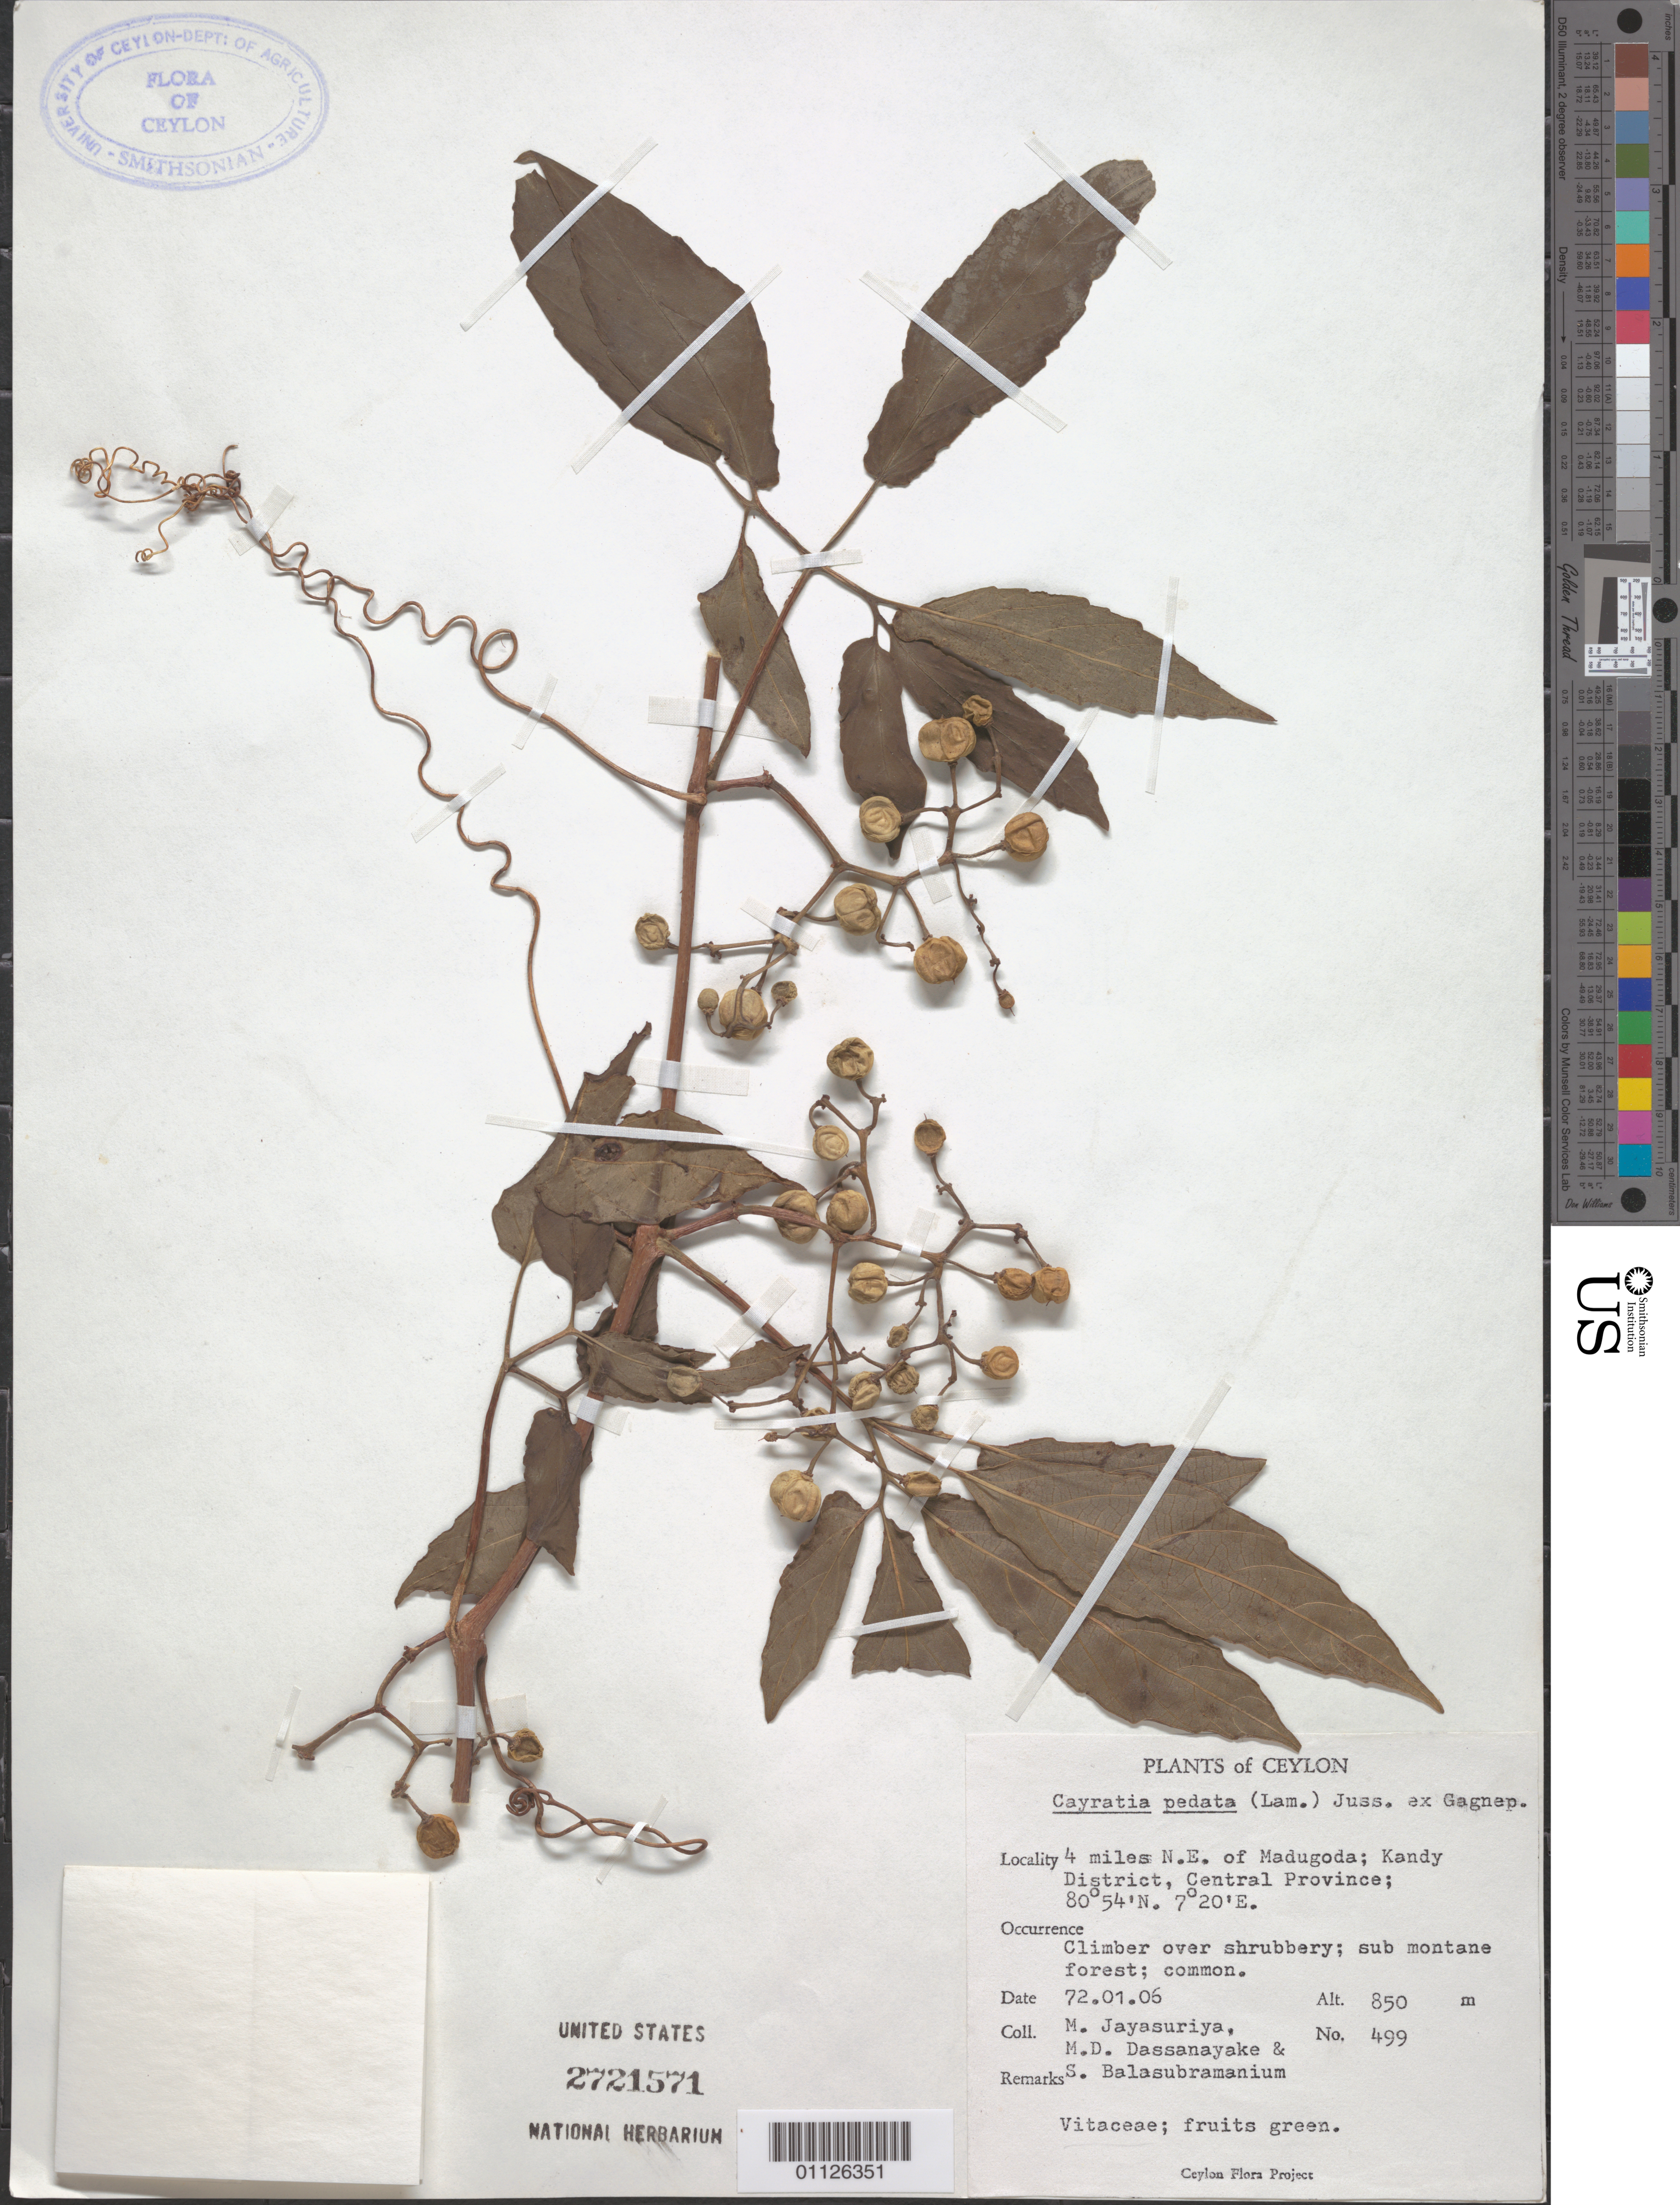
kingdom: Plantae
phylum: Tracheophyta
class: Magnoliopsida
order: Vitales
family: Vitaceae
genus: Cayratia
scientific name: Cayratia pedata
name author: (Lour.) Gagnep.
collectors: A. H. Jayasuriya, M. Dassanayake & S. Balasubramanium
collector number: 499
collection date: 1972-01-06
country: Sri Lanka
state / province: Central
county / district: Kandy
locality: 4 mi NE of Madugoda.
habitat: Climber over shrubbery; sub montane forest; common.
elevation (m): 850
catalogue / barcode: US 2721571